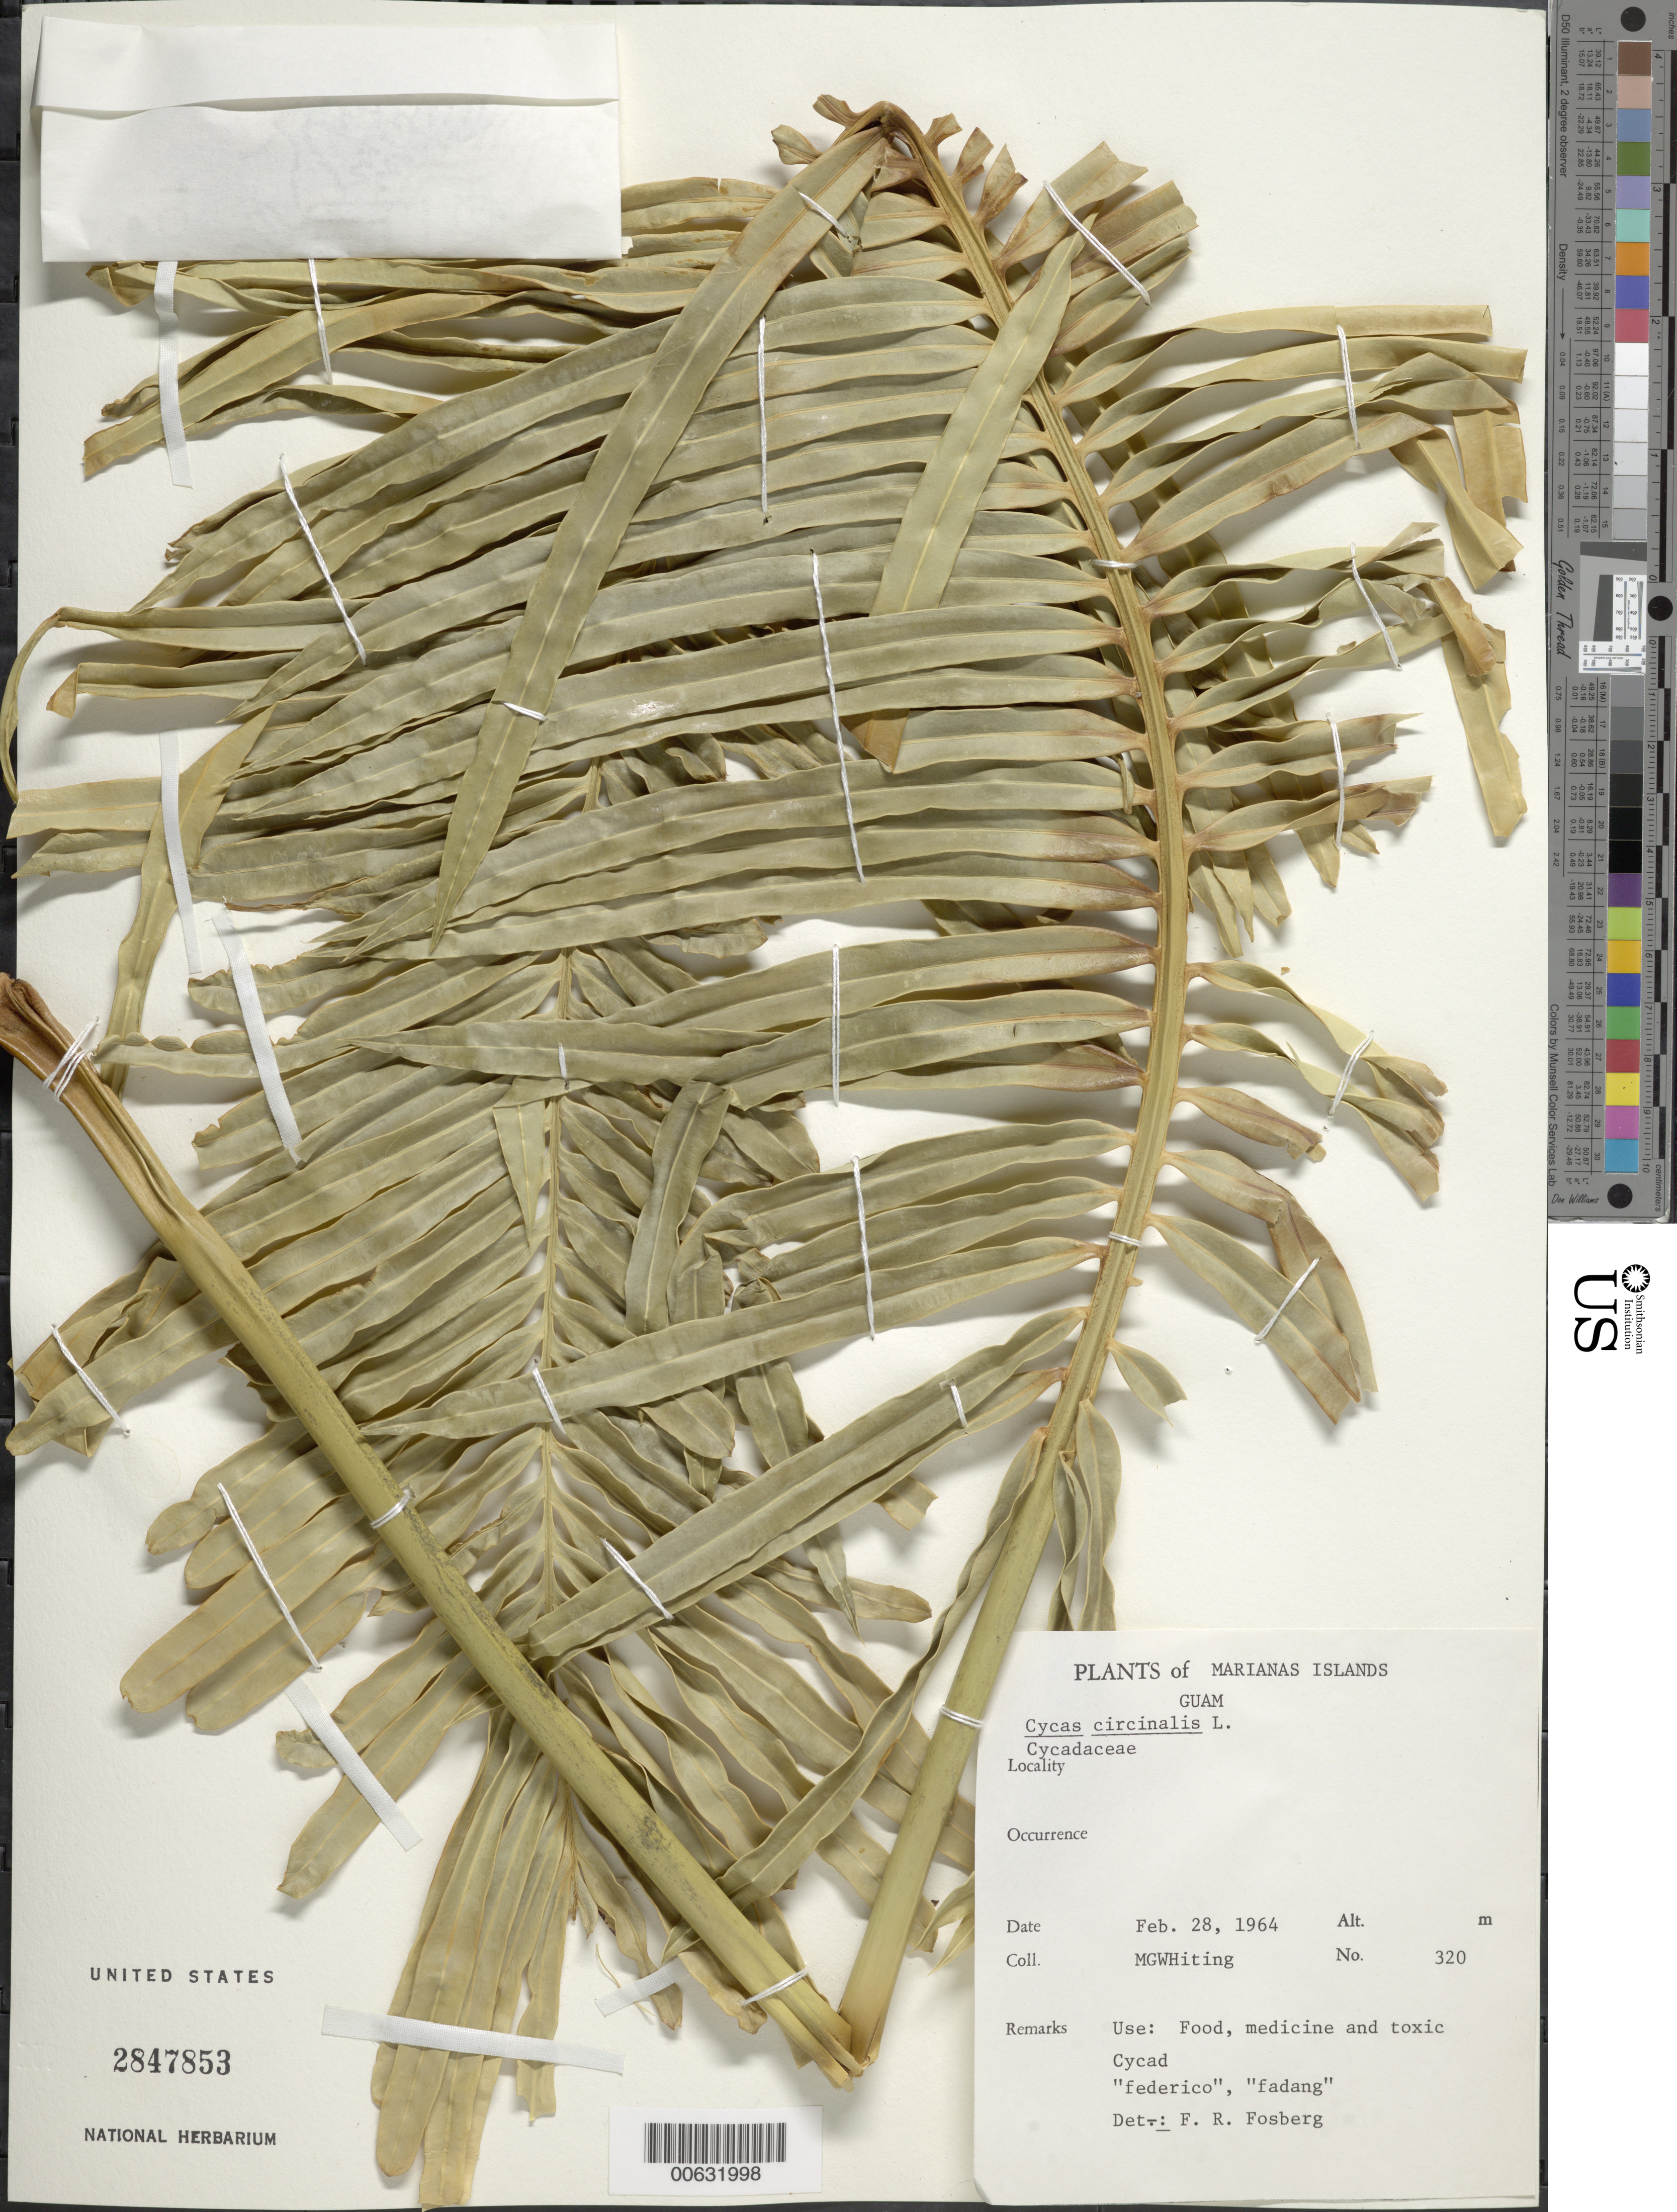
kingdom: Plantae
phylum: Tracheophyta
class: Cycadopsida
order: Cycadales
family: Cycadaceae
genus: Cycas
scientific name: Cycas celebica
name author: Miq.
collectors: M. Whiting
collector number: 320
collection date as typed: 28 Feb 1964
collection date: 1964-02-28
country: Guam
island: Guam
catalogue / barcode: US 2847853